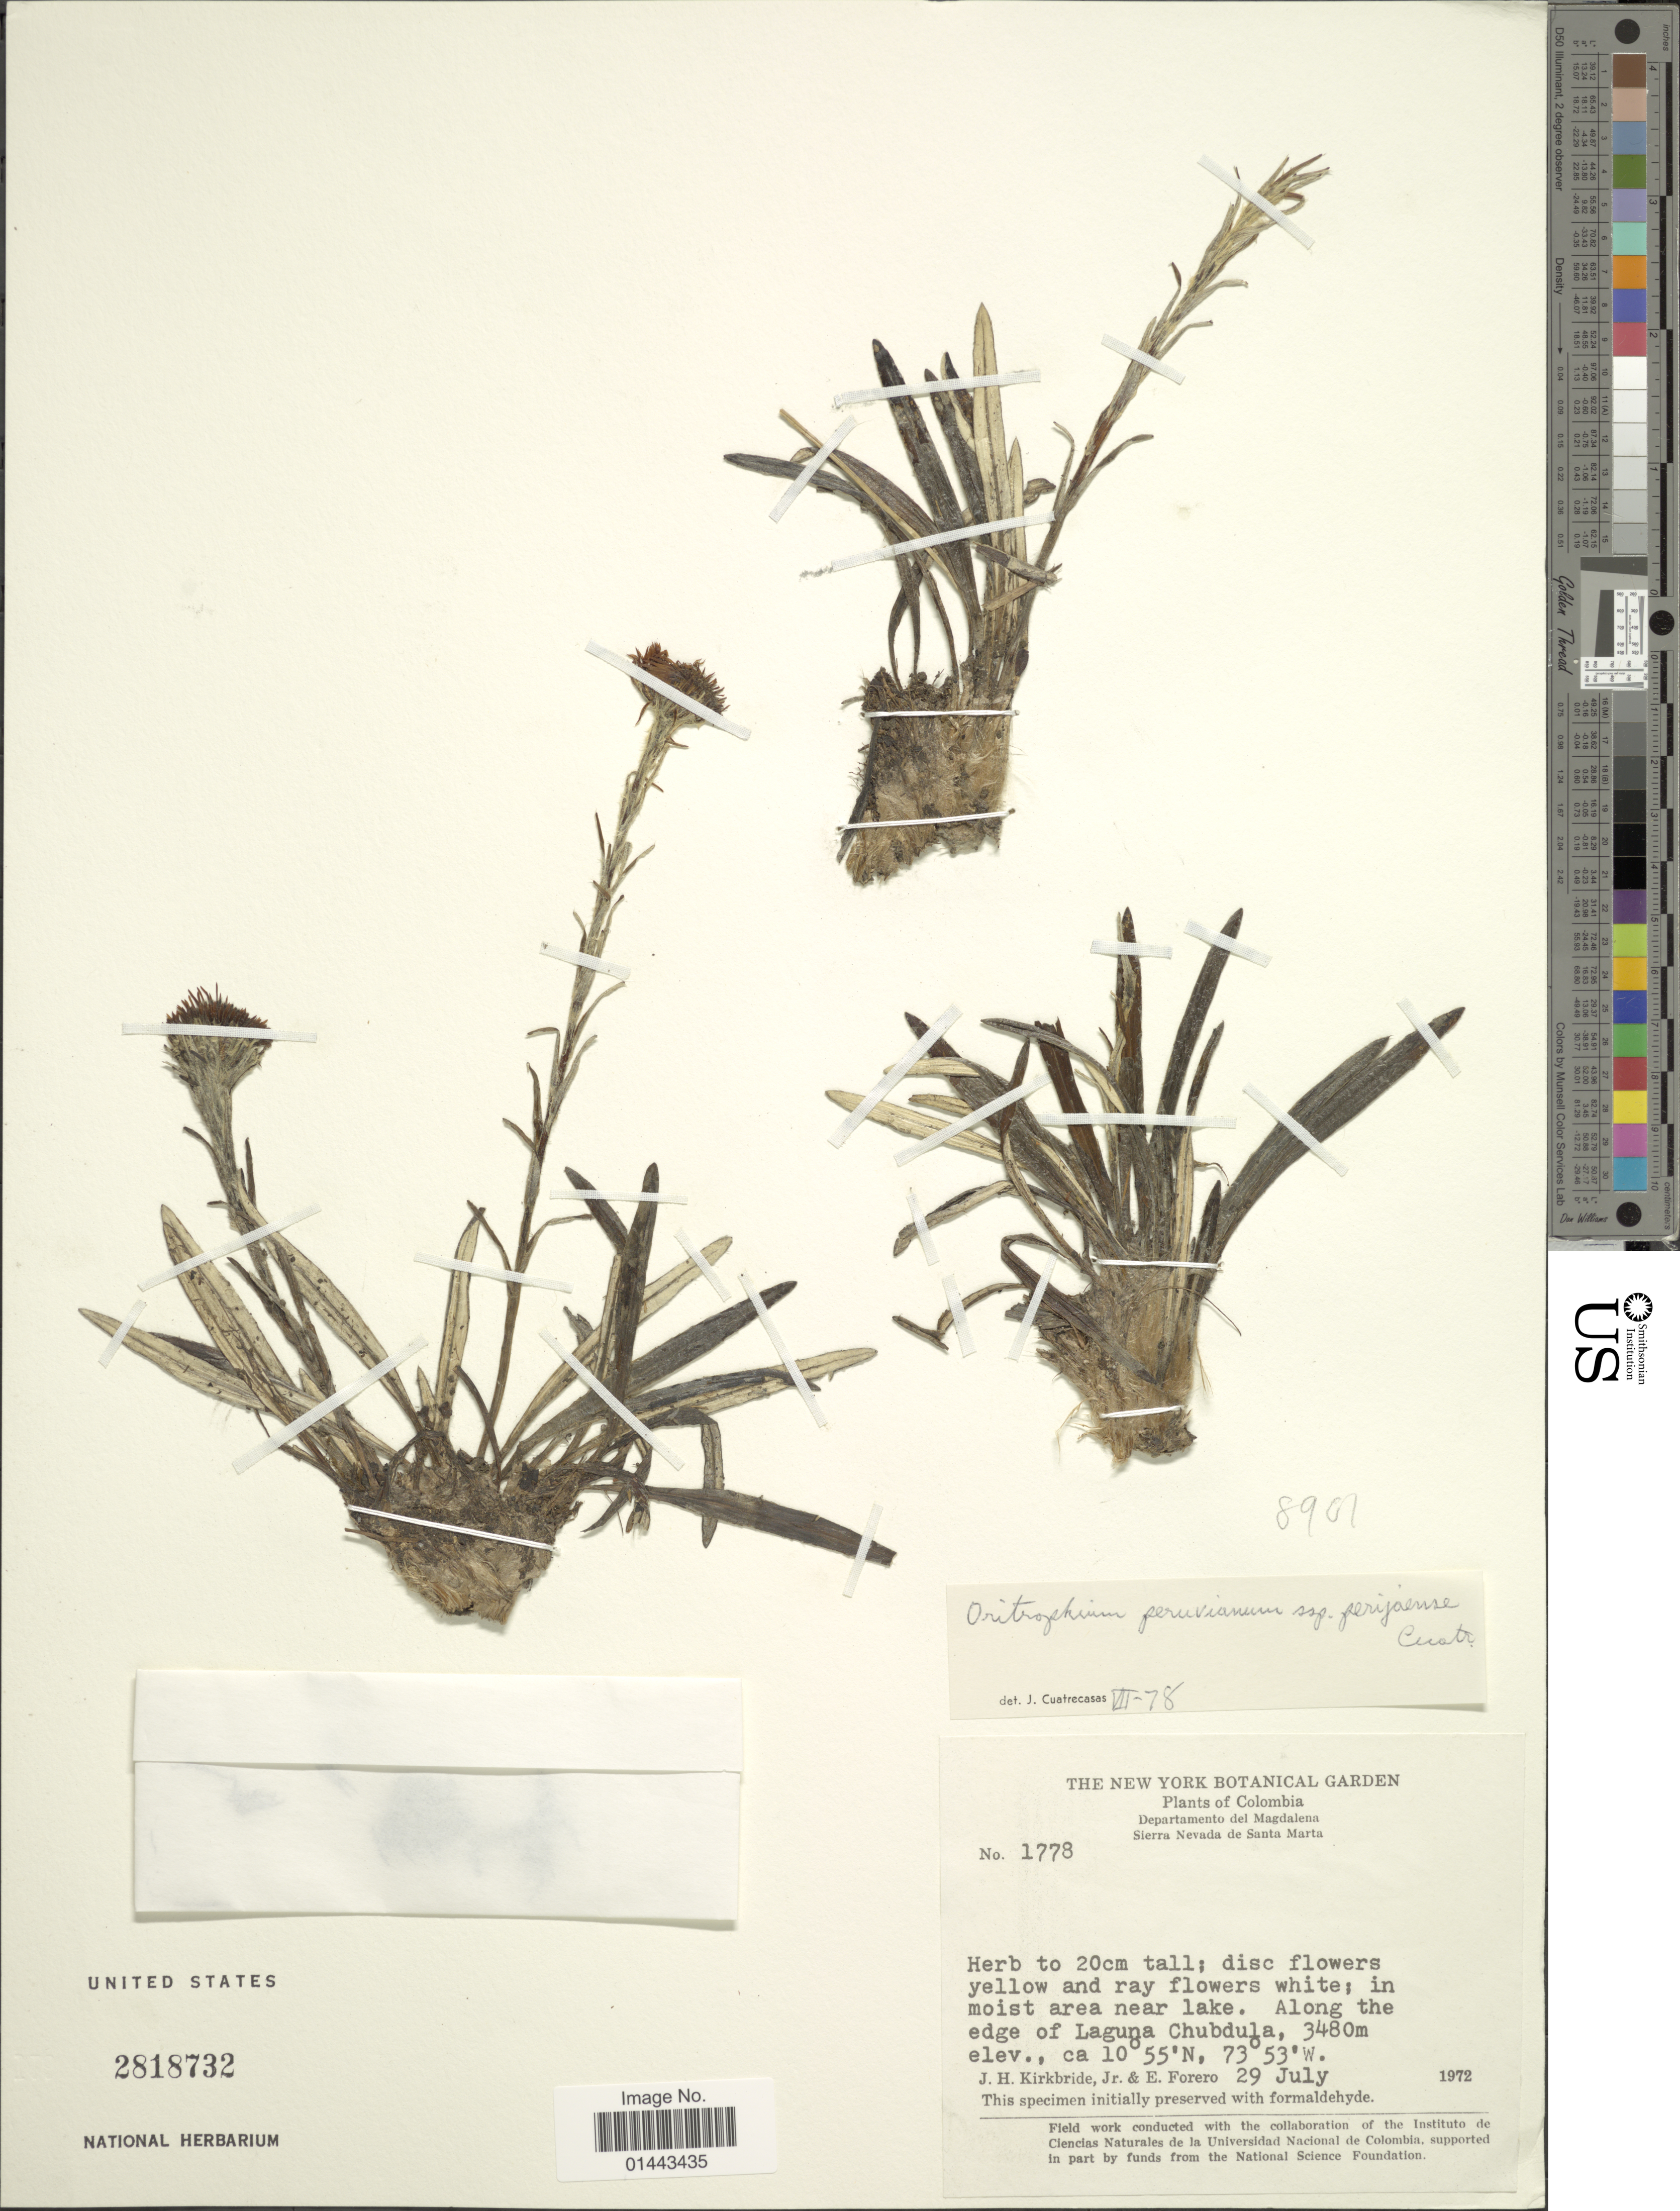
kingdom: Plantae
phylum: Tracheophyta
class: Magnoliopsida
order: Asterales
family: Asteraceae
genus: Oritrophium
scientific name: Oritrophium peruvianum subsp. perijaense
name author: Cuatrec.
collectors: J. H. Kirkbride & E. Forero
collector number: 1778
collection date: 1972-07-29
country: Colombia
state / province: Magdalena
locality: Sierra Nevada de Santa Marta, along the edge of Laguna Chubdula.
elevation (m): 3480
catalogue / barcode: US 2818732